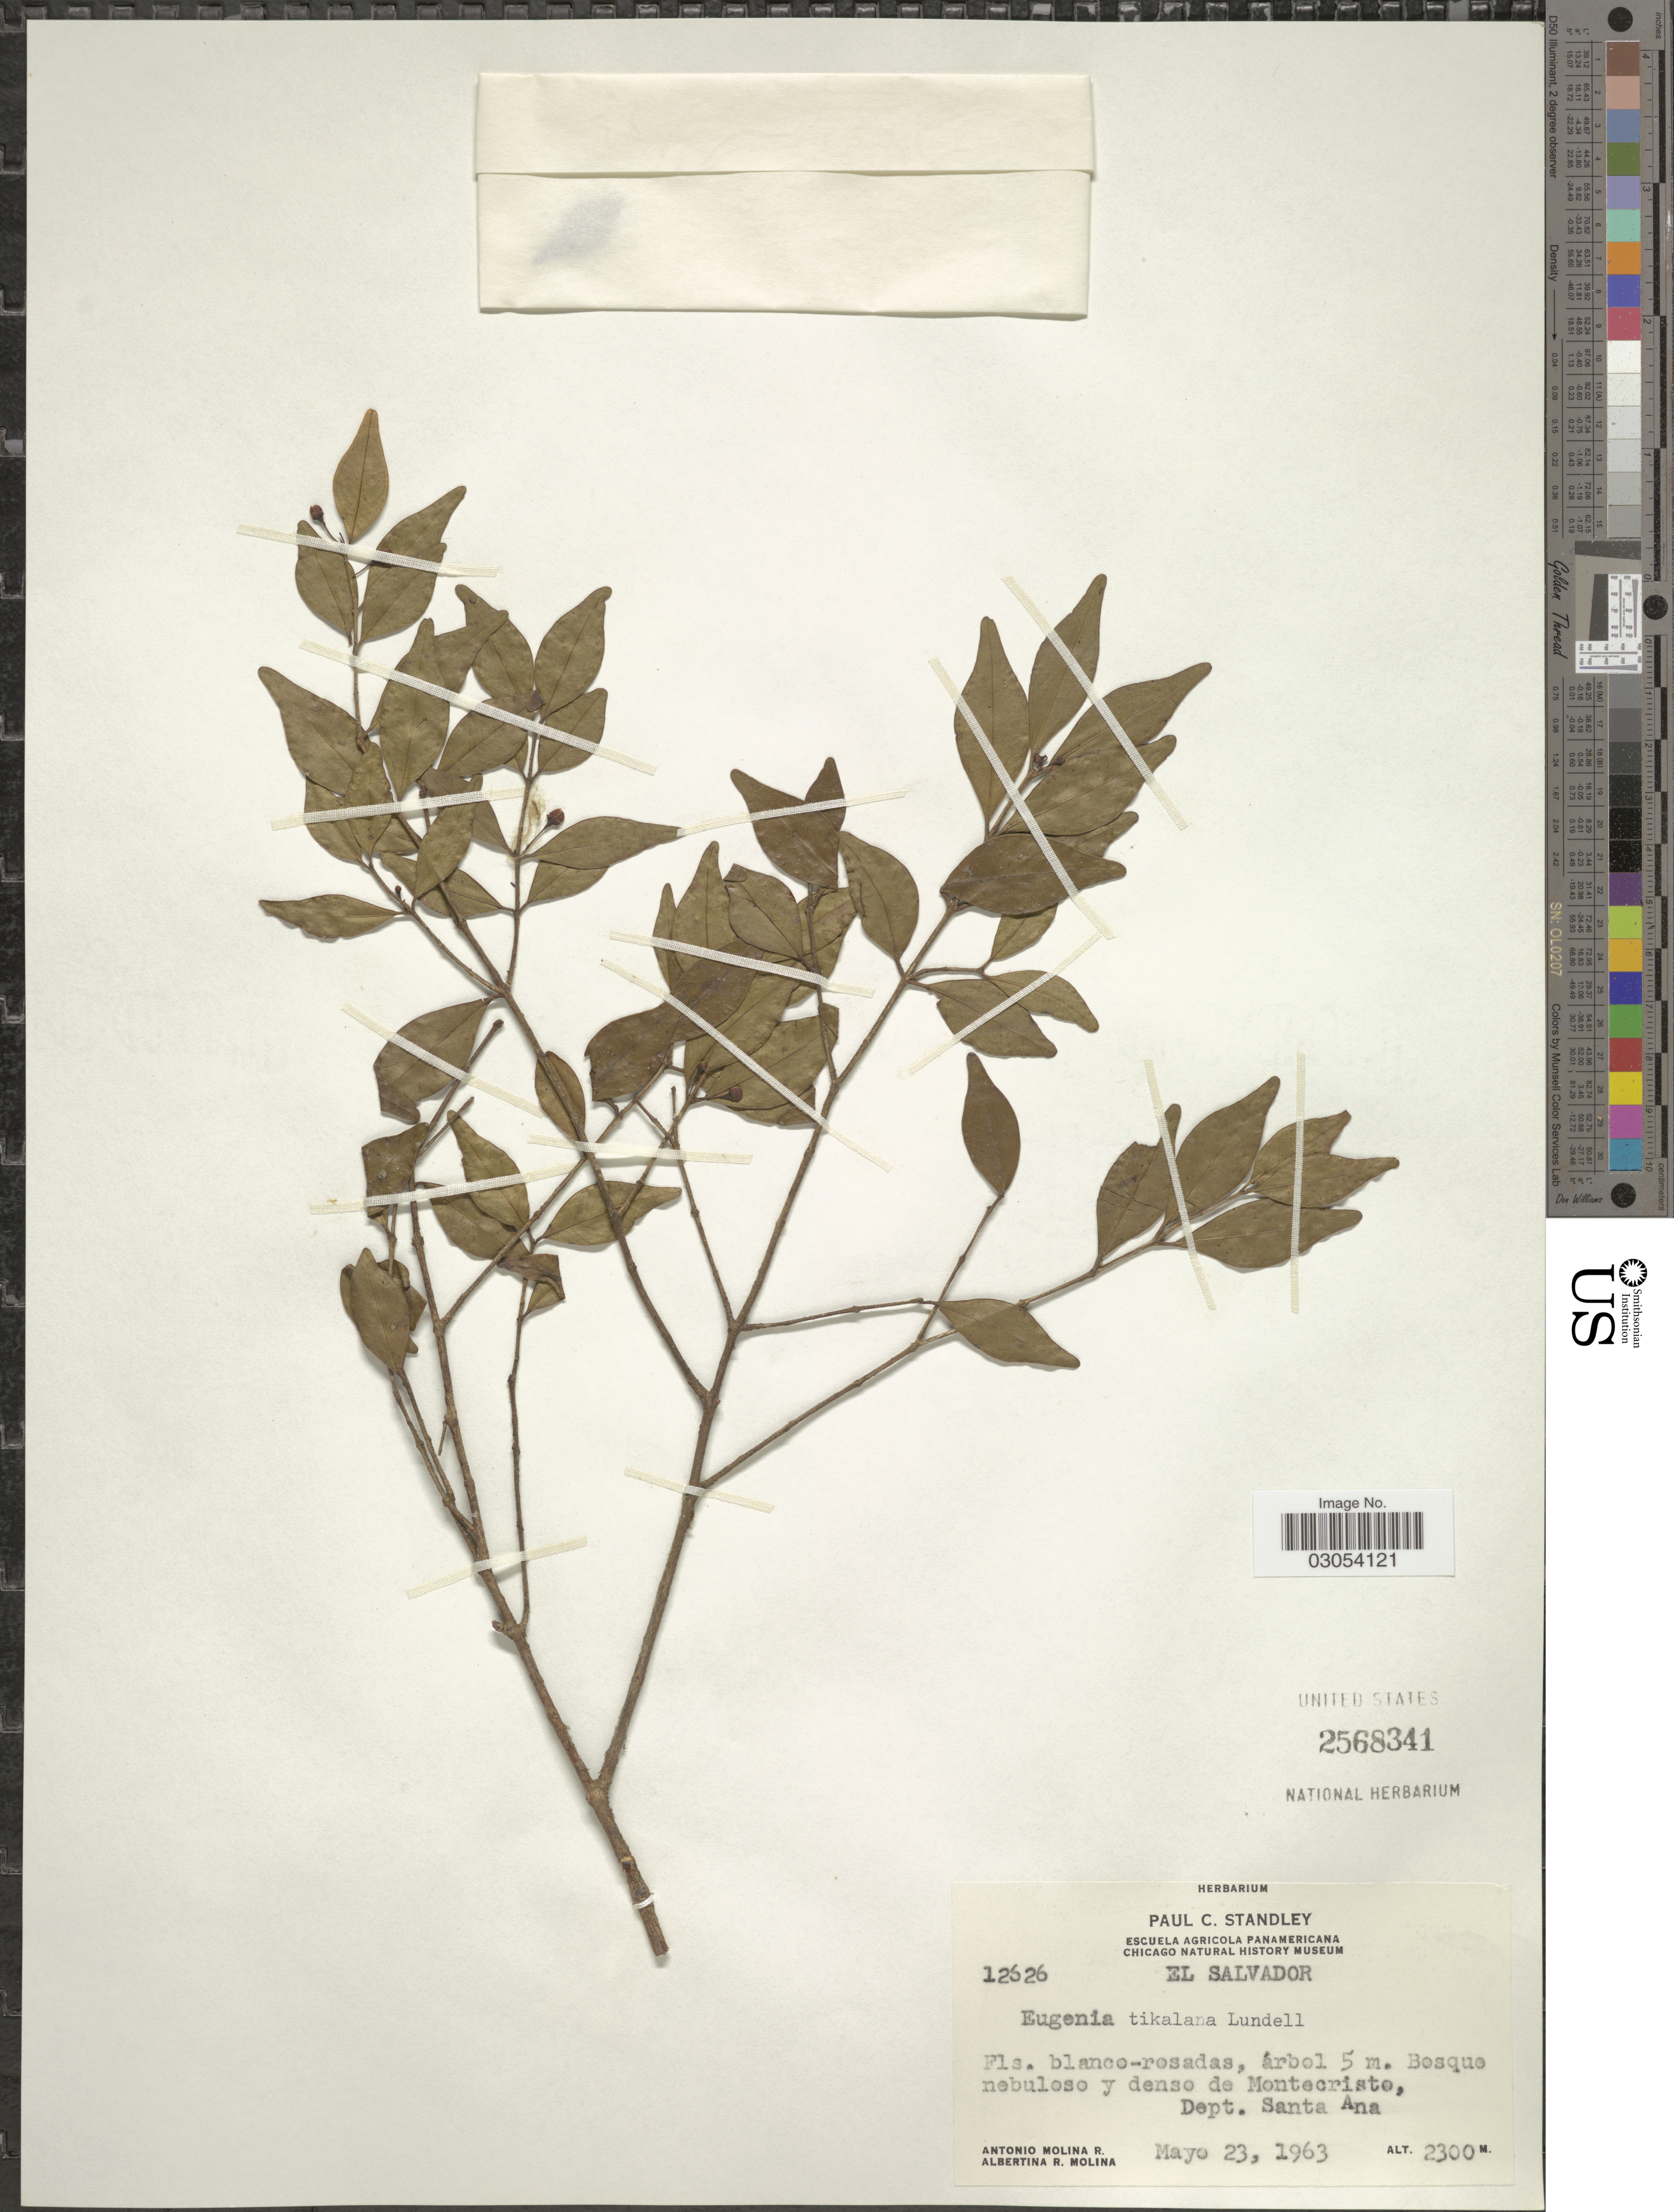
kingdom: Plantae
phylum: Tracheophyta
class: Magnoliopsida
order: Myrtales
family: Myrtaceae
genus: Eugenia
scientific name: Eugenia tikalana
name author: Lundell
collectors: A. Molina R. & A. R. Molina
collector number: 12626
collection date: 1963-05-23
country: El Salvador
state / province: Santa Ana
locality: Bosque nebuloso y denso de Montecristo, Dept. Santa Ana.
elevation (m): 2300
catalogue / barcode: US 2568341